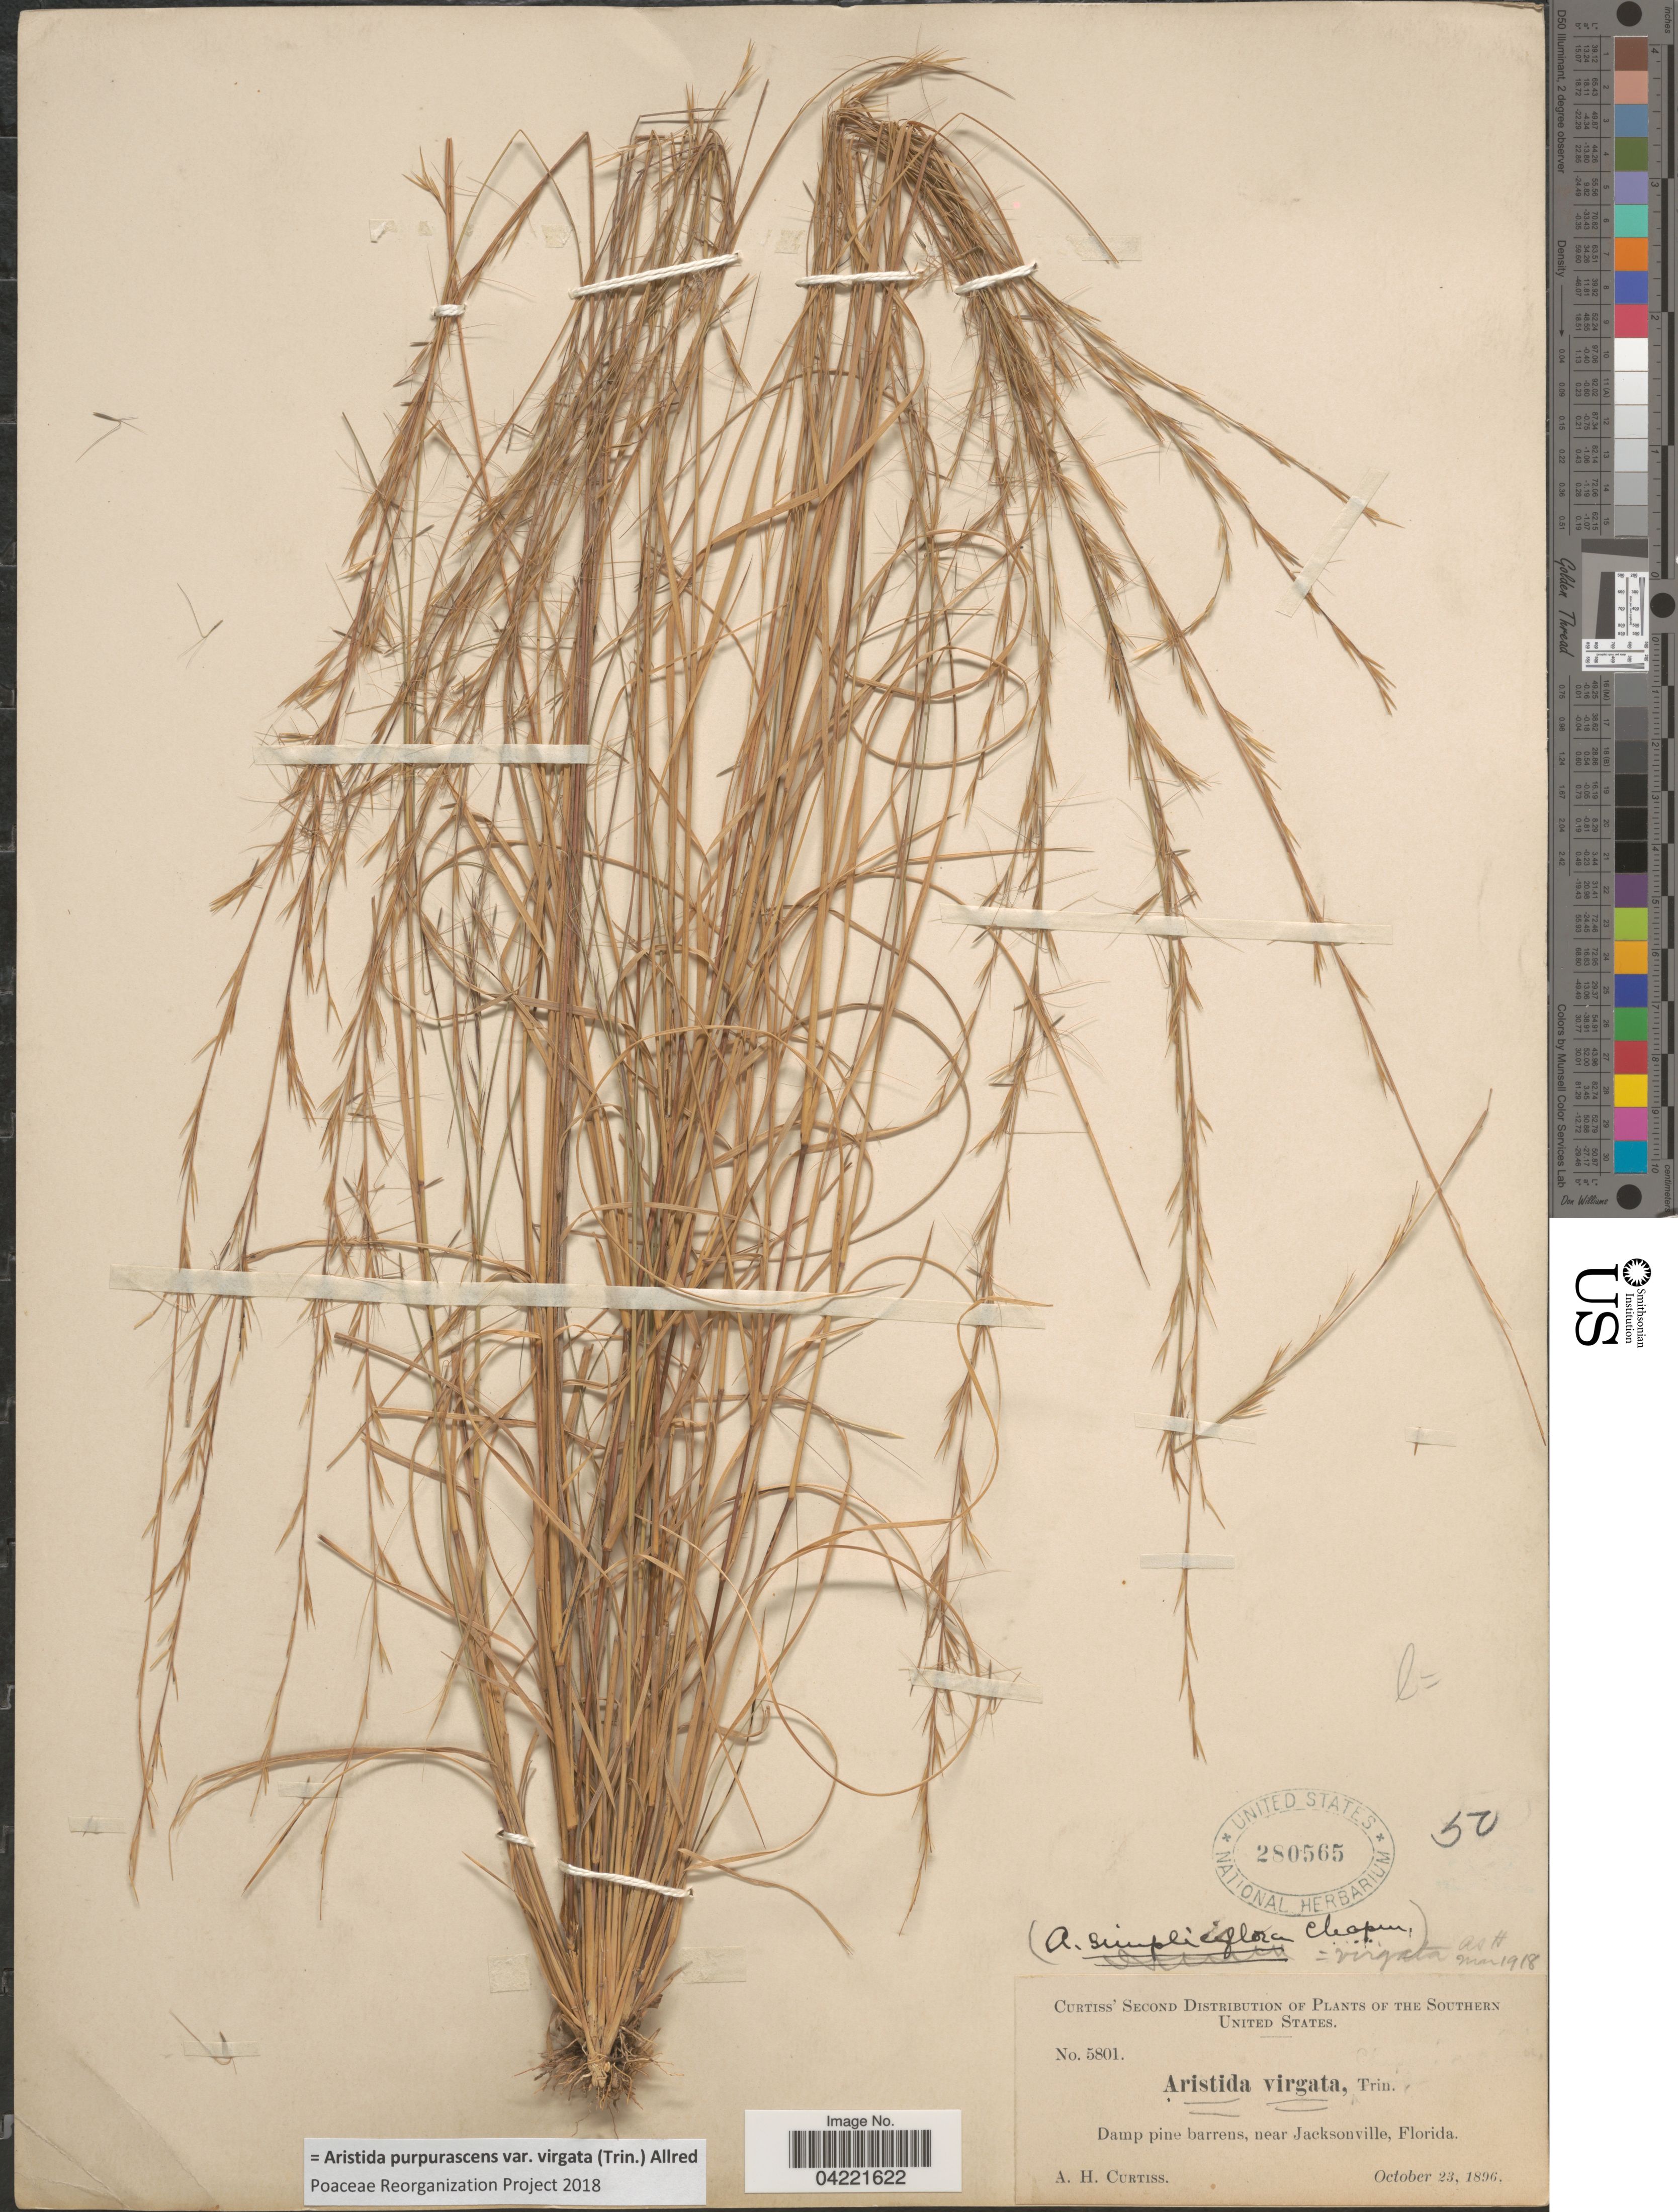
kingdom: Plantae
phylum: Tracheophyta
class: Liliopsida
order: Poales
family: Poaceae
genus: Aristida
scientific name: Aristida purpurascens var. virgata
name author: (Trin.) Allred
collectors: A. H. Curtiss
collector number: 5801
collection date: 1896-10-23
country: United States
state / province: Florida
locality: Southern United States. Damp pine barrens, near Jacksonville.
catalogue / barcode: US 280565